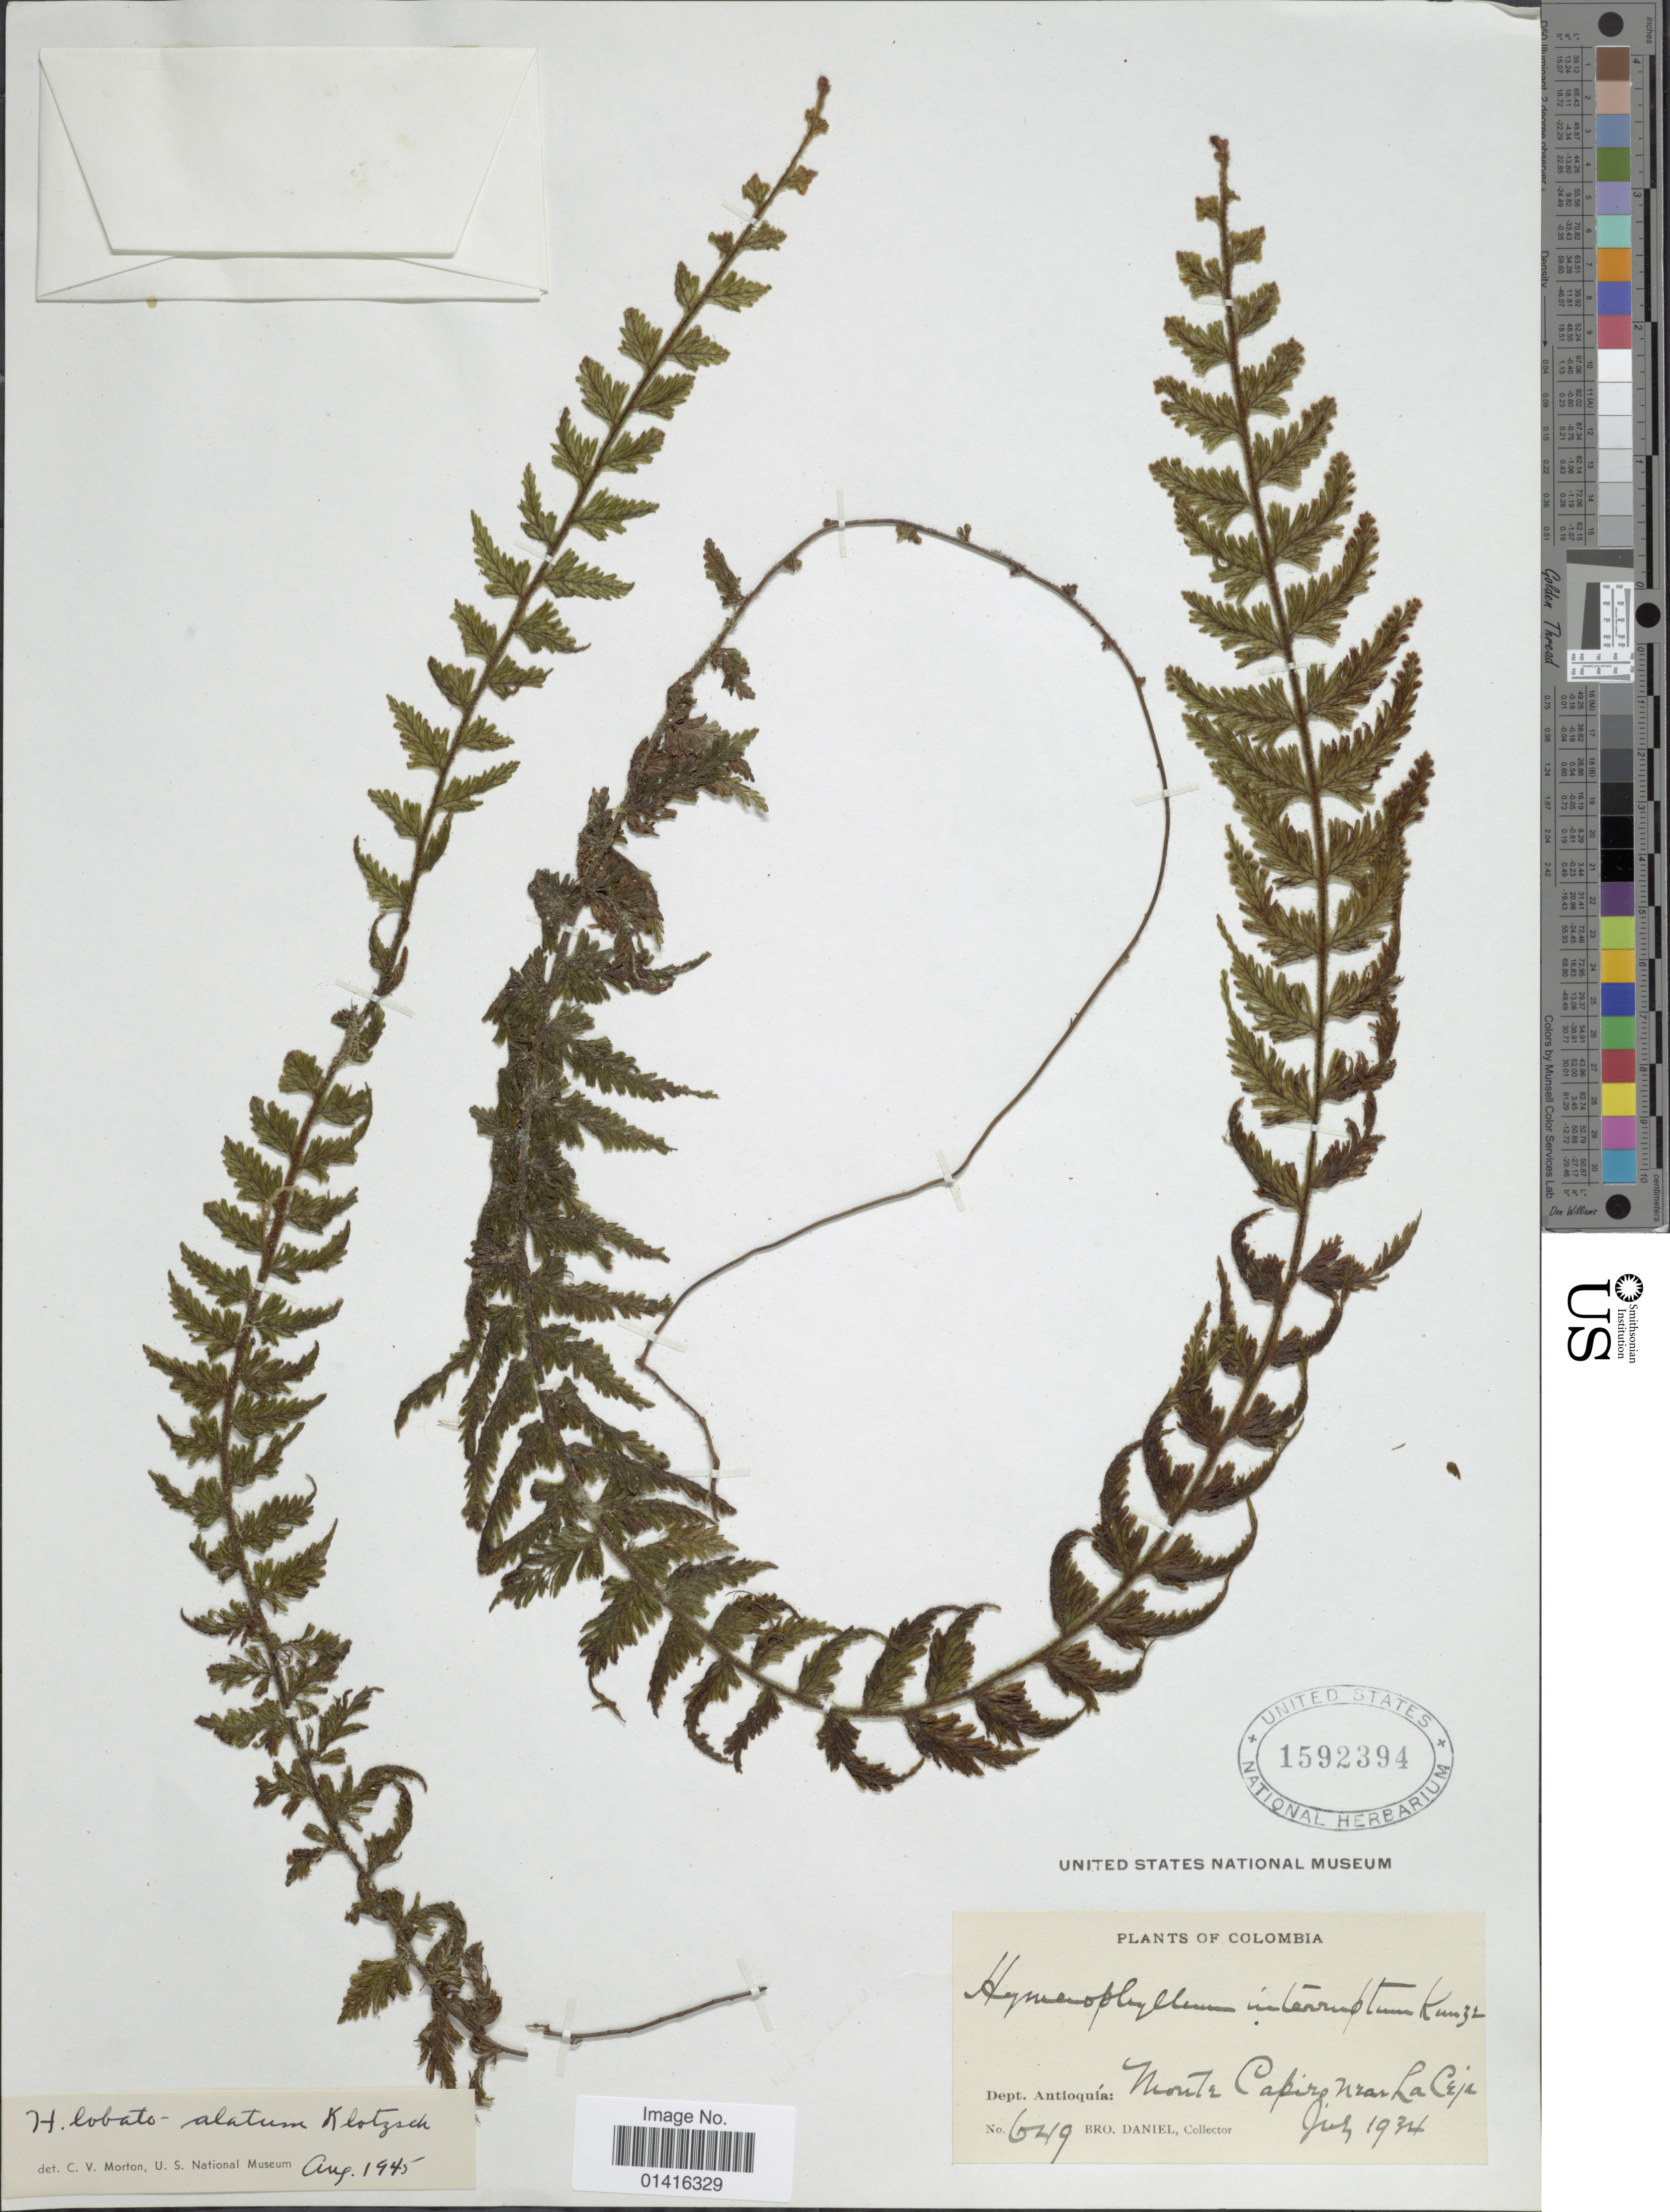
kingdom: Plantae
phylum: Tracheophyta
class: Polypodiopsida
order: Hymenophyllales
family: Hymenophyllaceae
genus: Hymenophyllum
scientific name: Hymenophyllum lobatoalatum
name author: Klotzsch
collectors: Bro. Daniel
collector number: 649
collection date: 1934-07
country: Colombia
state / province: Antioquia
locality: Monte Capiro near La Ceja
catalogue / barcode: US 1592394